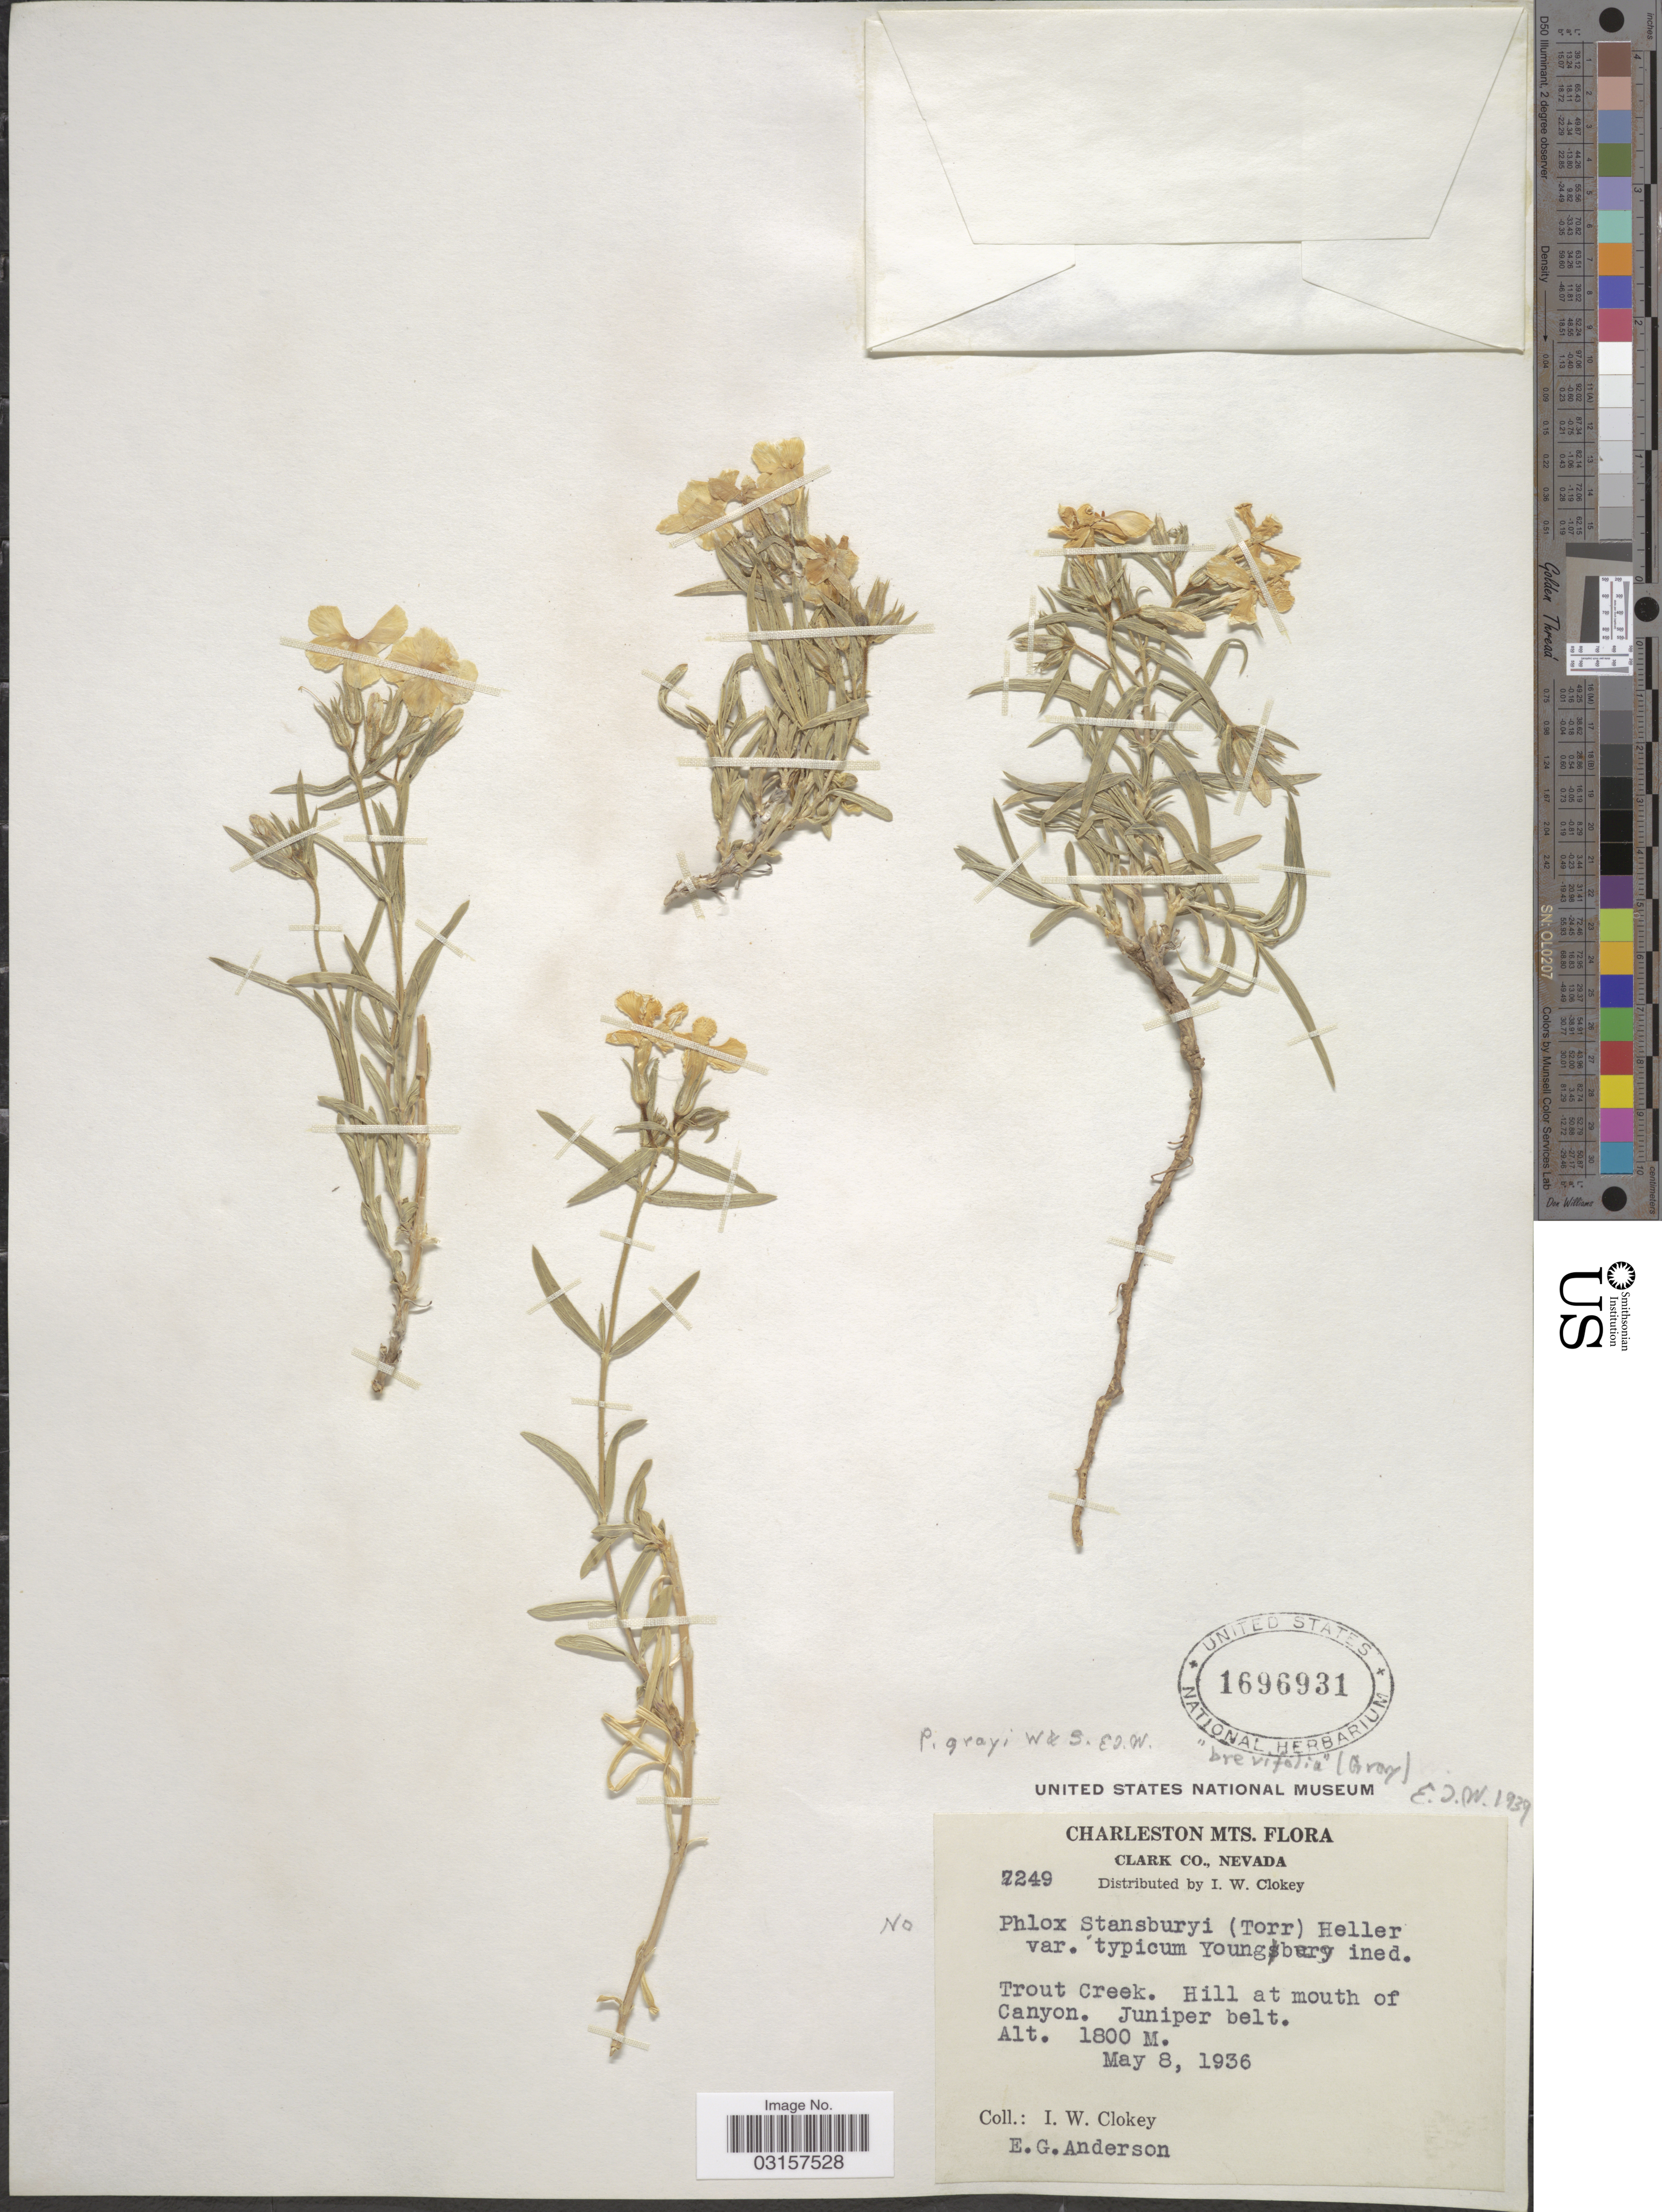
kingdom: Plantae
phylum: Tracheophyta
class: Magnoliopsida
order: Ericales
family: Polemoniaceae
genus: Phlox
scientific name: Phlox stansburyi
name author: (Torr.) A. Heller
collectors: I. W. Clokey & E. G. Anderson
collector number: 7249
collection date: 1936-05-08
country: United States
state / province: Nevada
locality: Charleston Mts., Clark Co., Trout Creek. Hill at mouth of Canyon. Juniper belt.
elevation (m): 1800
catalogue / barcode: US 1696931